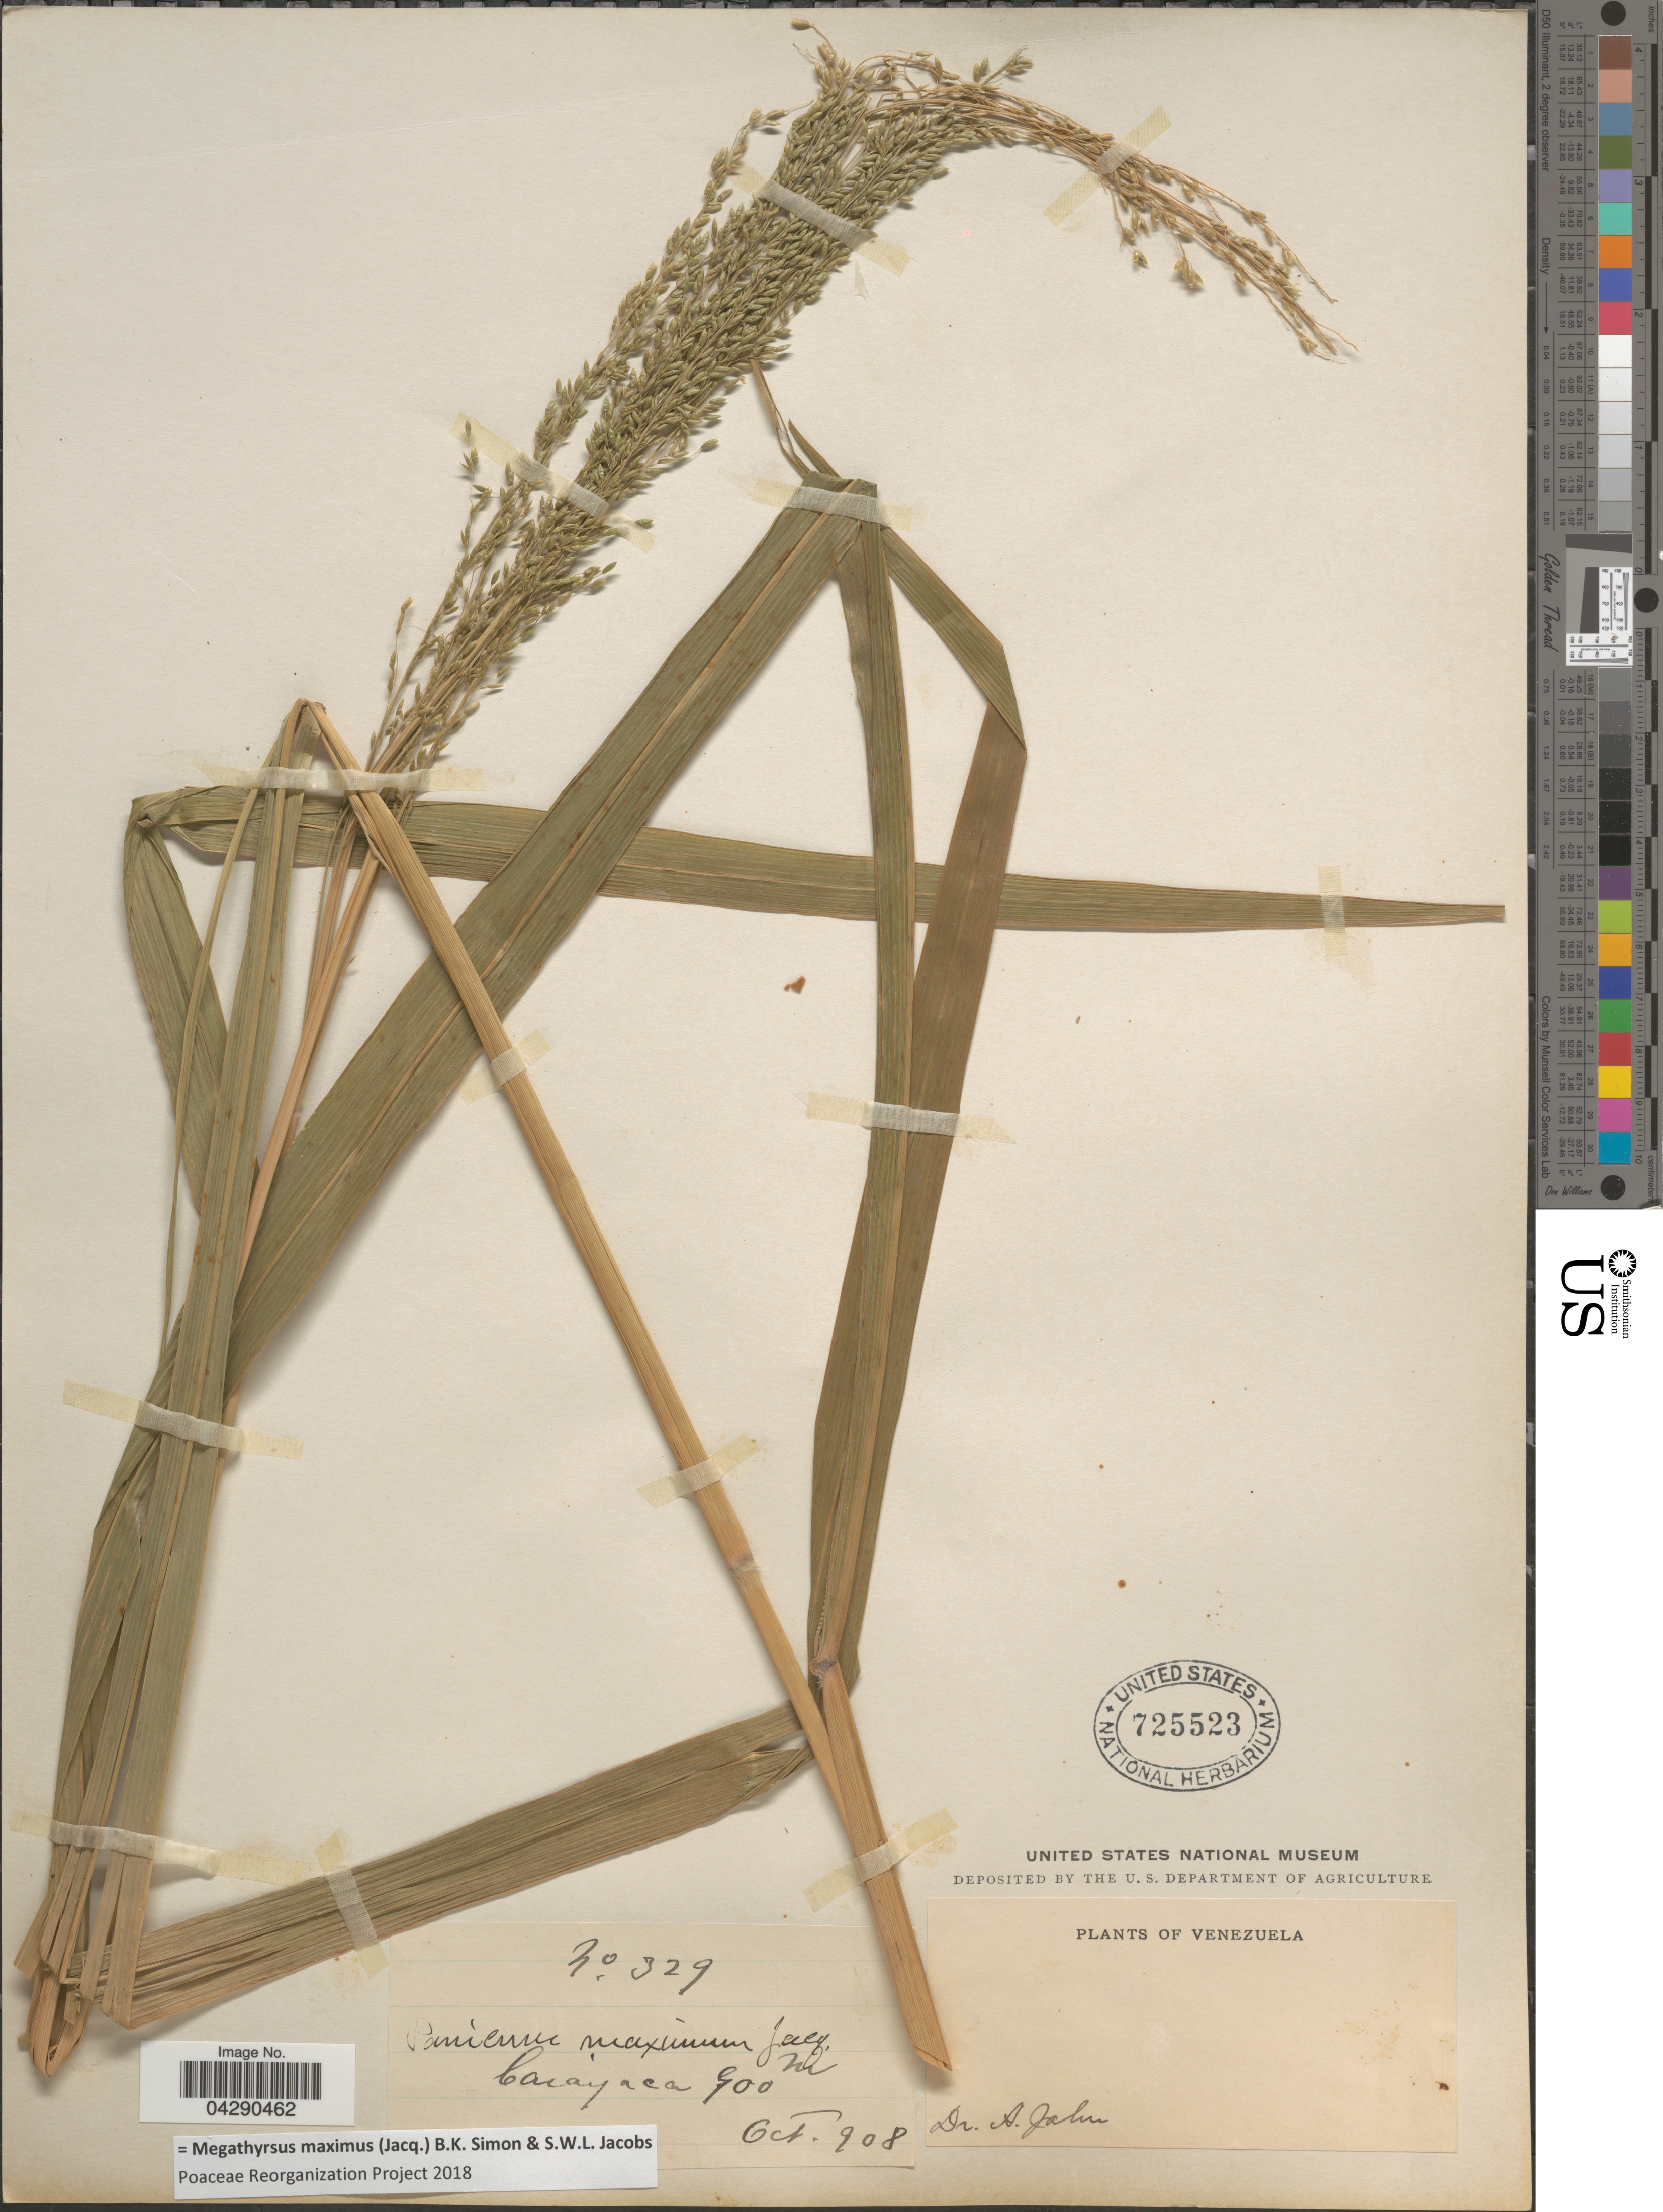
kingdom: Plantae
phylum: Tracheophyta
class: Liliopsida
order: Poales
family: Poaceae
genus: Megathyrsus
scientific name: Megathyrsus maximus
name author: (Jacq.) B.K. Simon & S.W.L. Jacobs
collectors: A. Jahn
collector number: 329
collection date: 1908-10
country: Venezuela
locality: Carayaca.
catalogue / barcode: US 725523